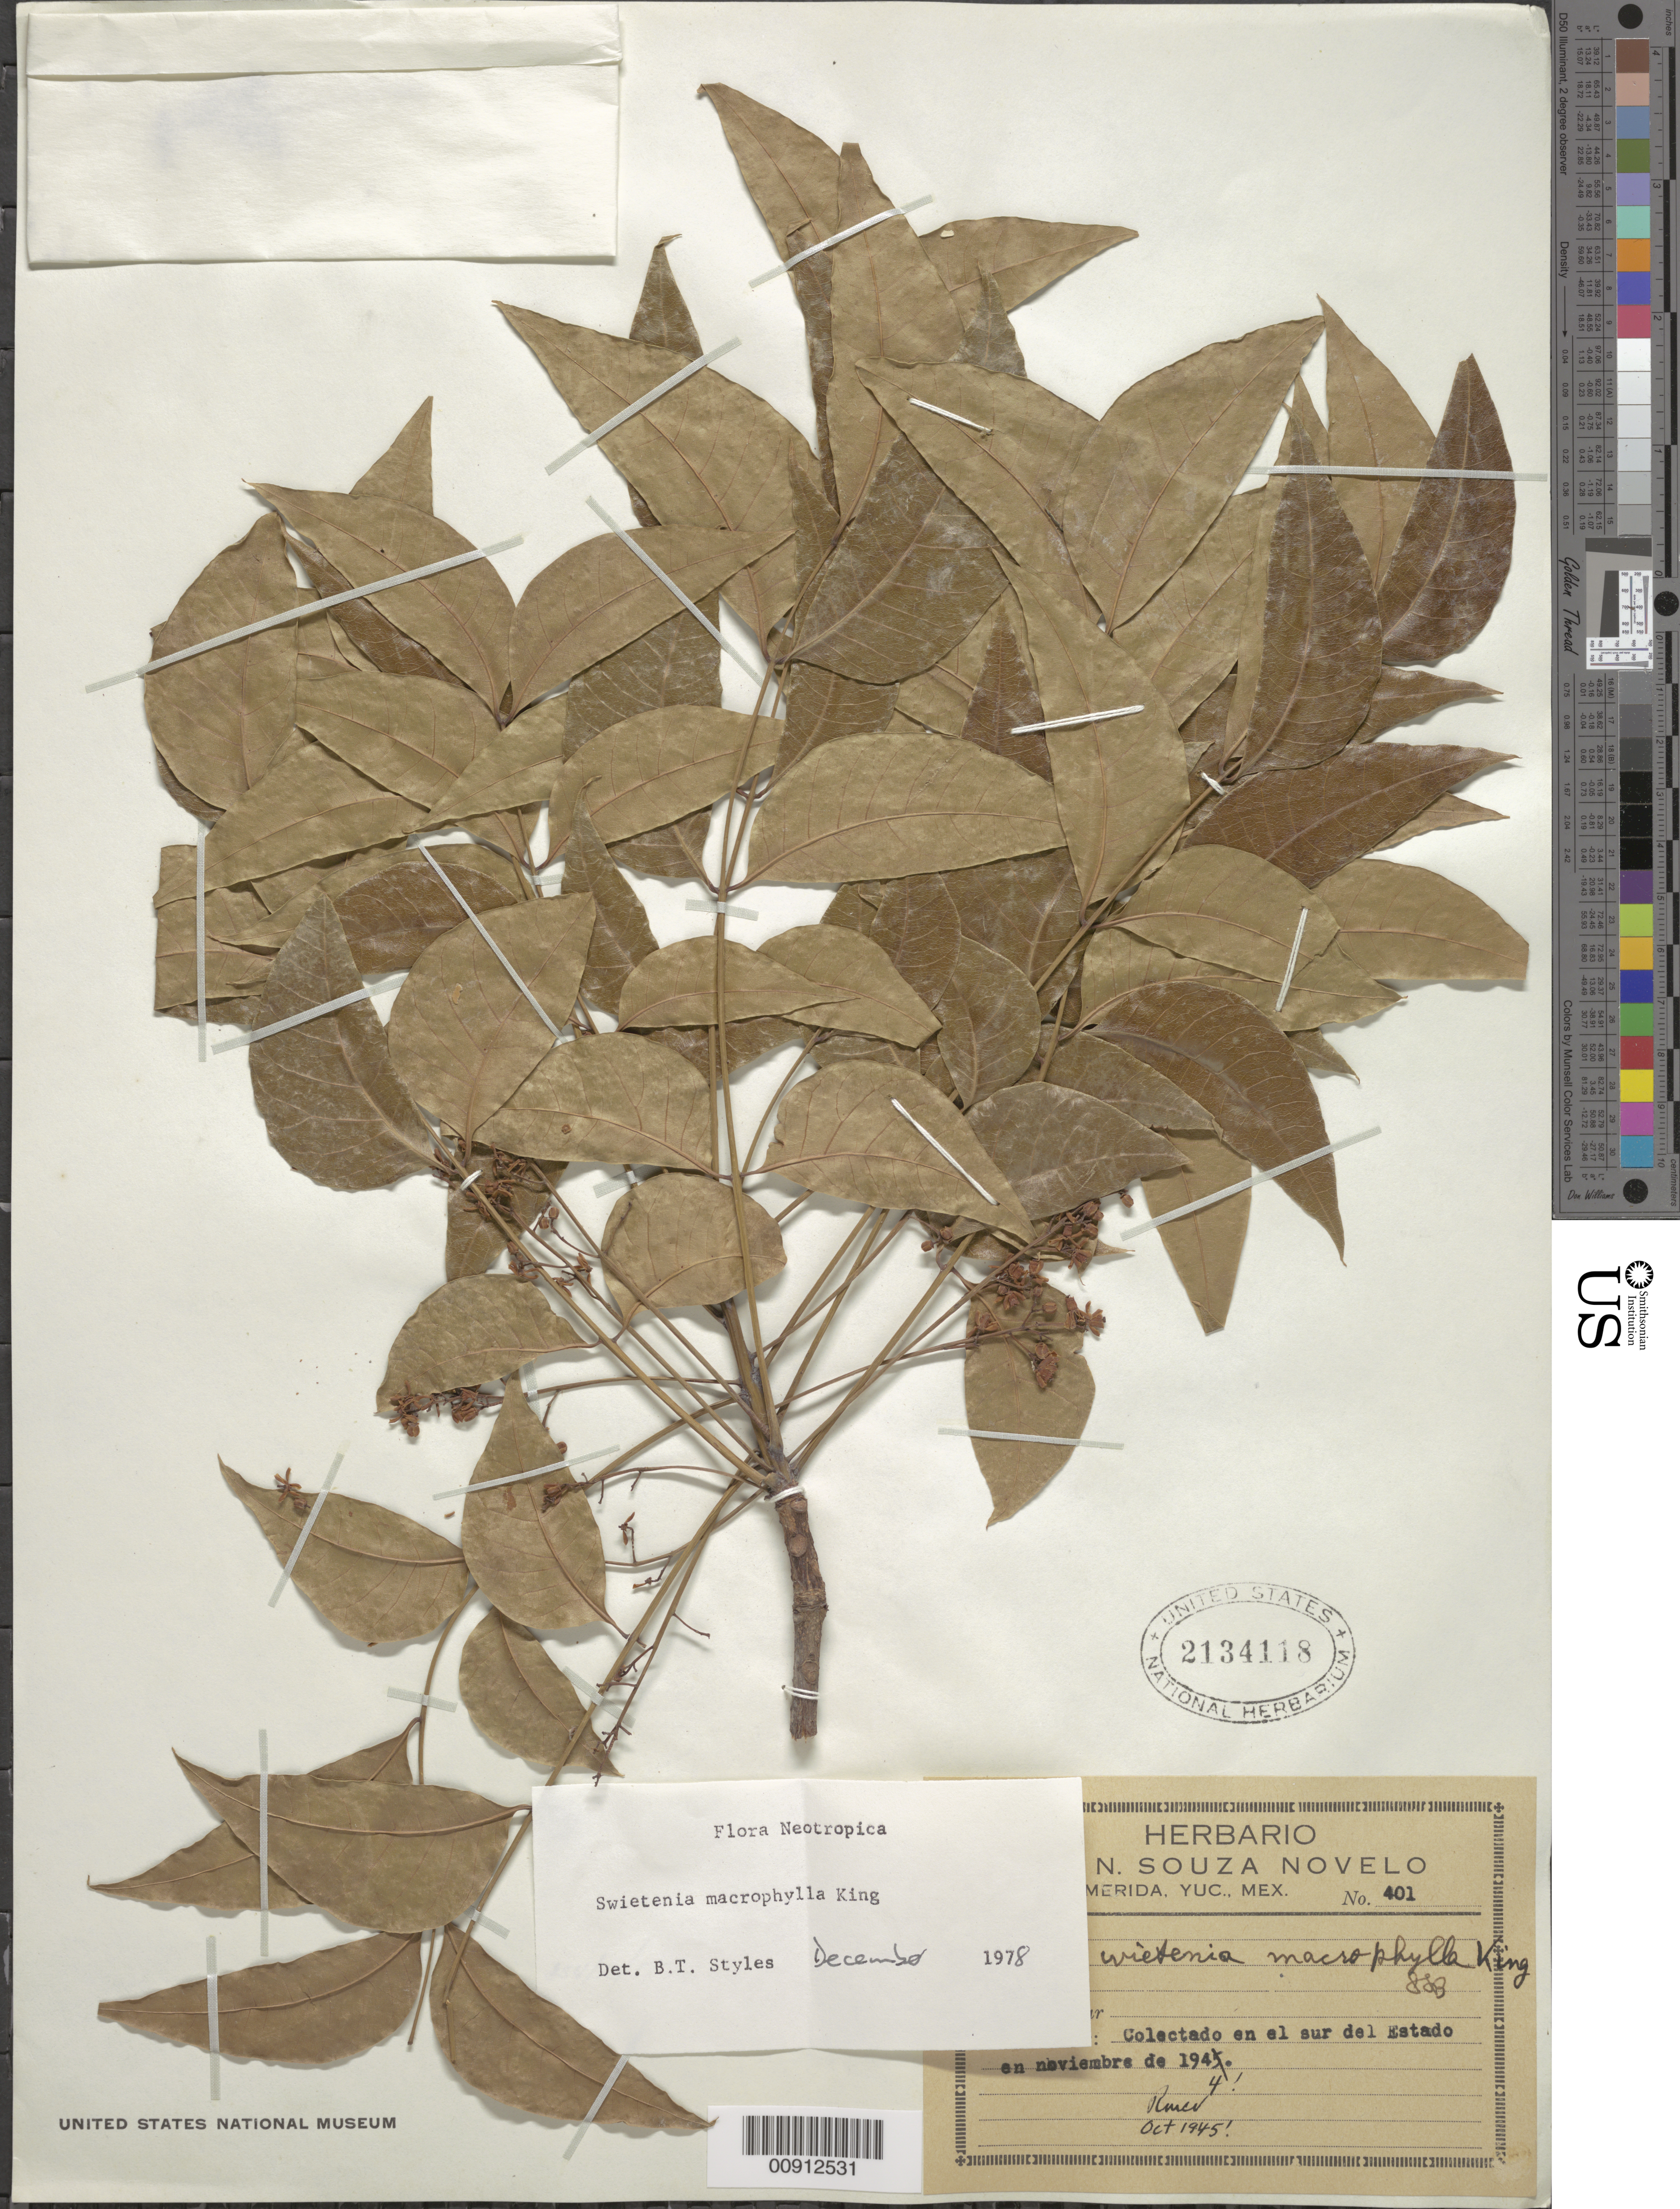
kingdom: Plantae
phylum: Tracheophyta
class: Magnoliopsida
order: Sapindales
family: Meliaceae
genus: Swietenia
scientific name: Swietenia macrophylla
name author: King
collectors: N. Souza Novelo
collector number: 401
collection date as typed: Nov 1944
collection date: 1944-11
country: Mexico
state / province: Yucatán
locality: En el sur del Estado de Yucatán.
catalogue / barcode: US 2134118